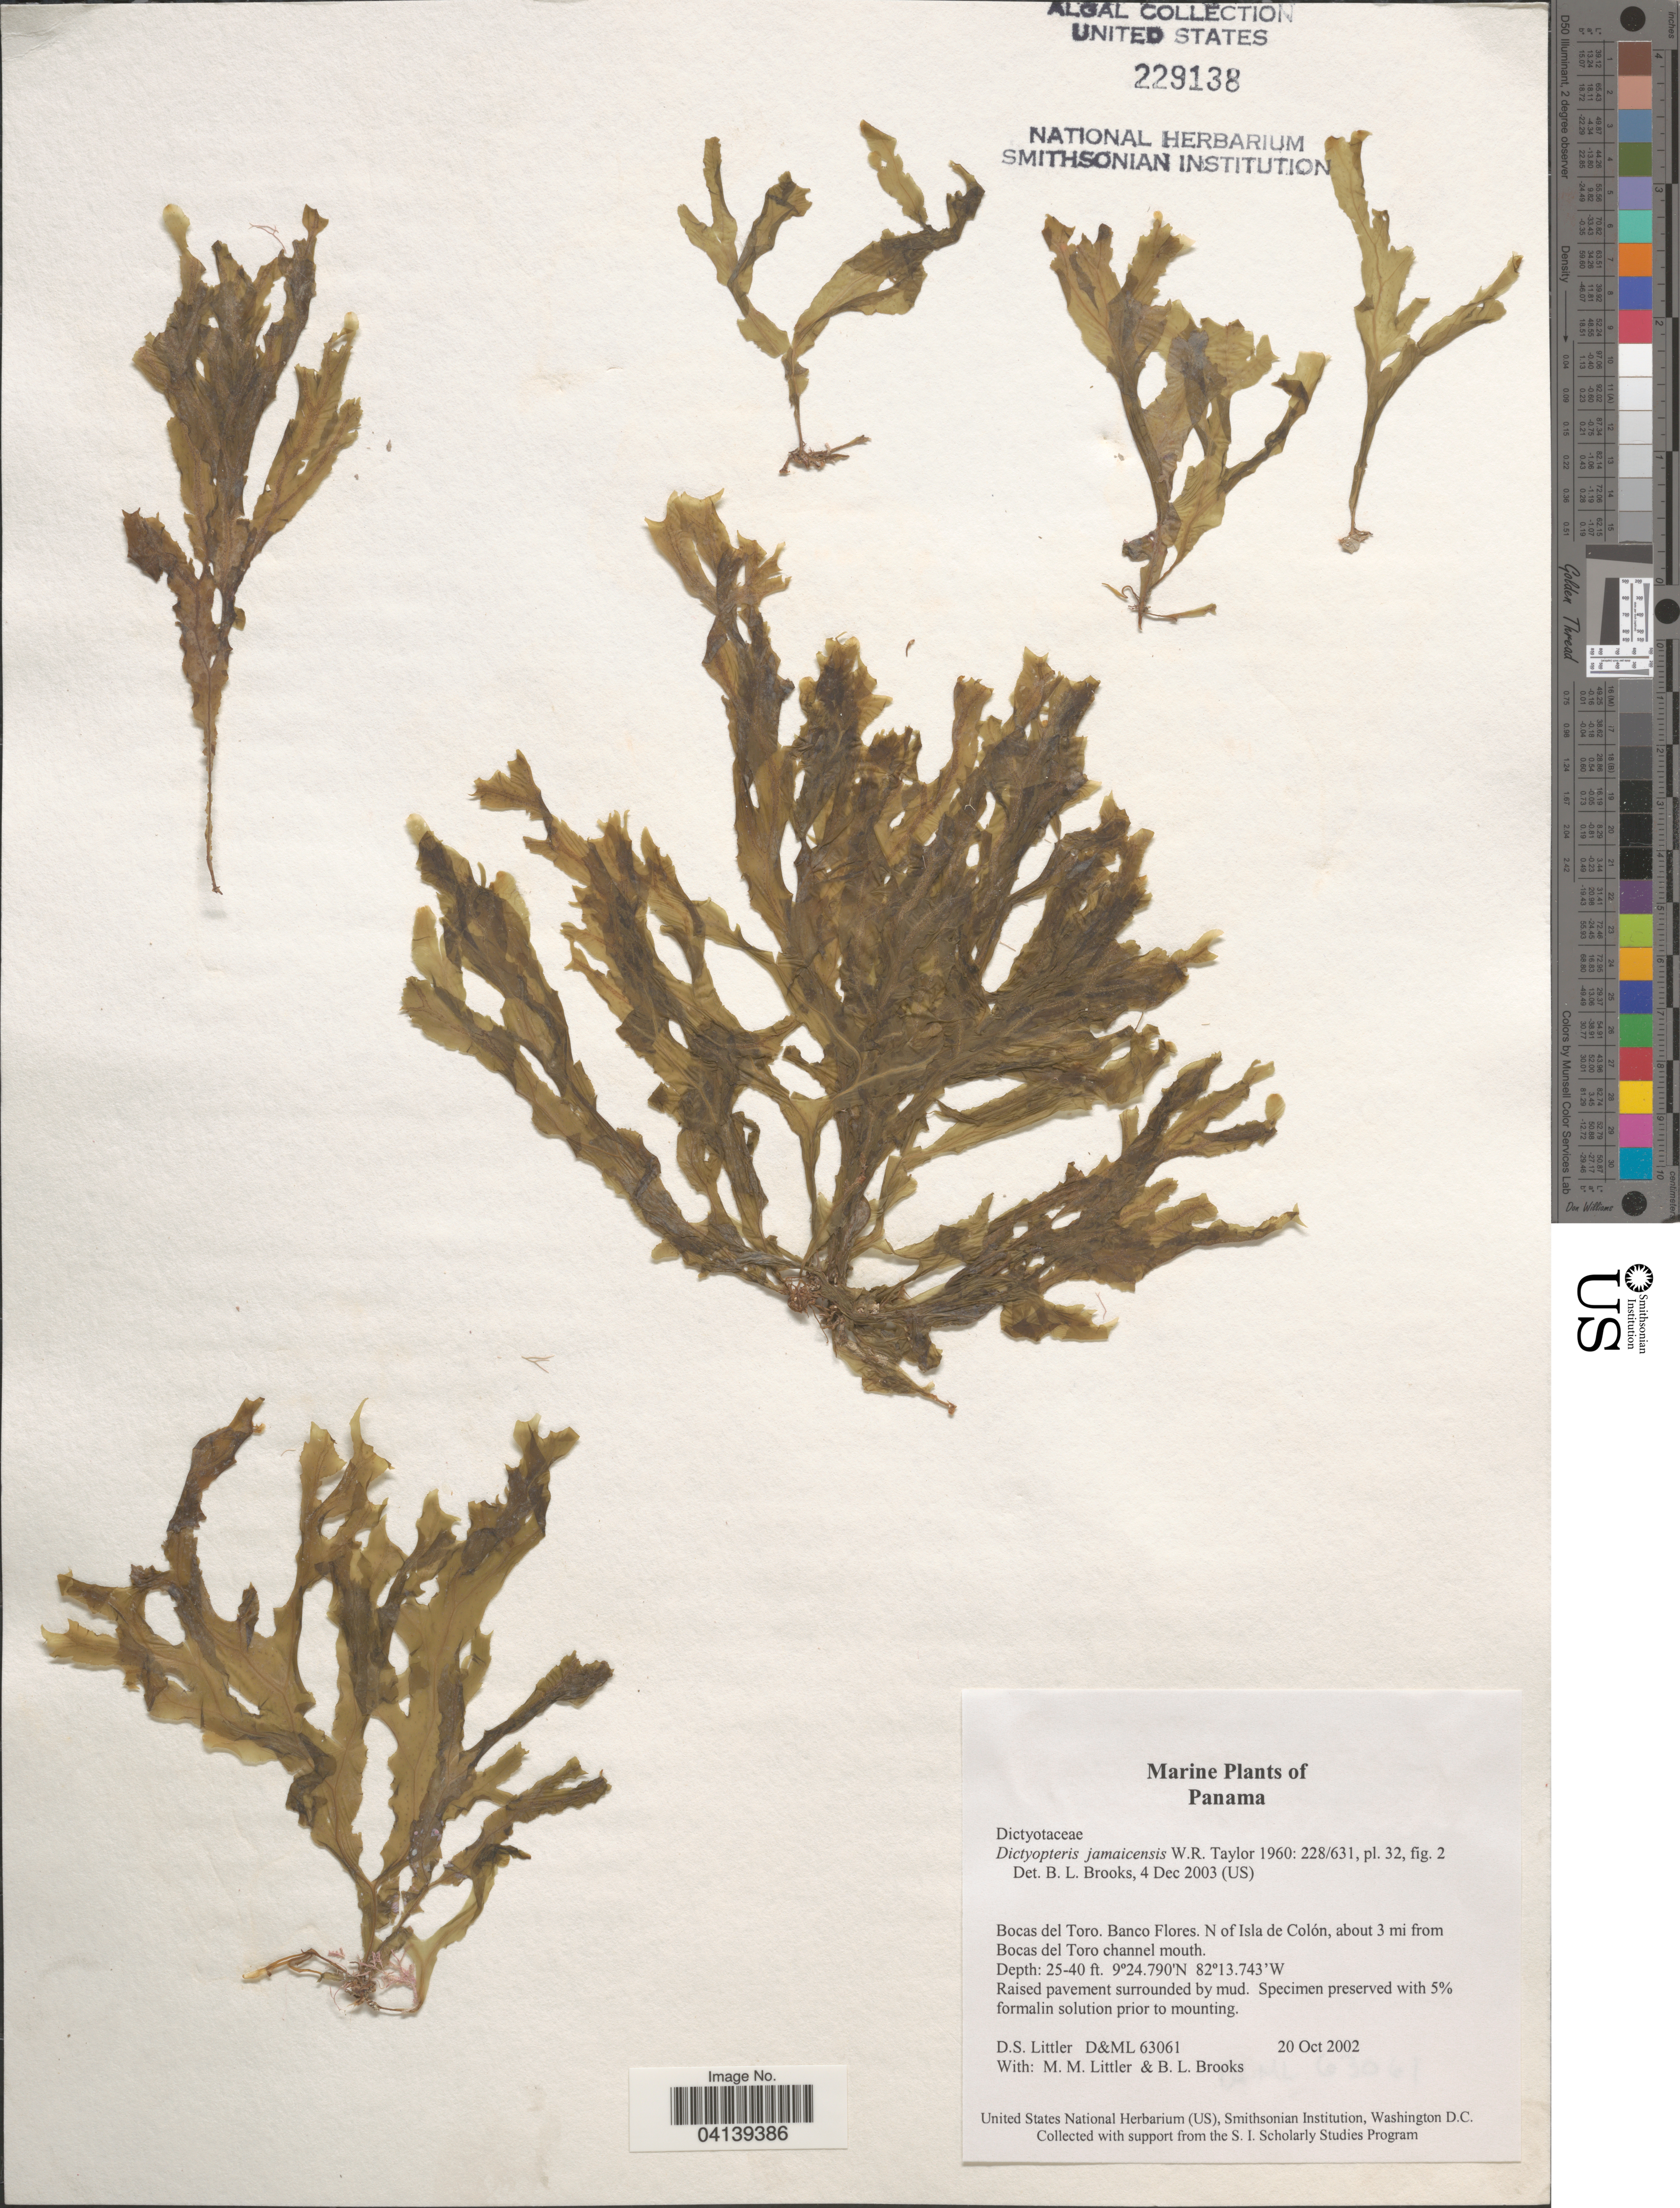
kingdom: Chromista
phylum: Ochrophyta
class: Phaeophyceae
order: Dictyotales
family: Dictyotaceae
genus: Dictyopteris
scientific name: Dictyopteris jamaicensis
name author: W.R. Taylor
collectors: D. S. Littler & B. Brooks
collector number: D&ML63061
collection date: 2002-10-20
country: Panama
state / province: Bocas del Toro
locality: Banco Flores. N of Isla de Colón, about 3 mi from Bocas del Toro channel mouth.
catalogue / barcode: US 229138